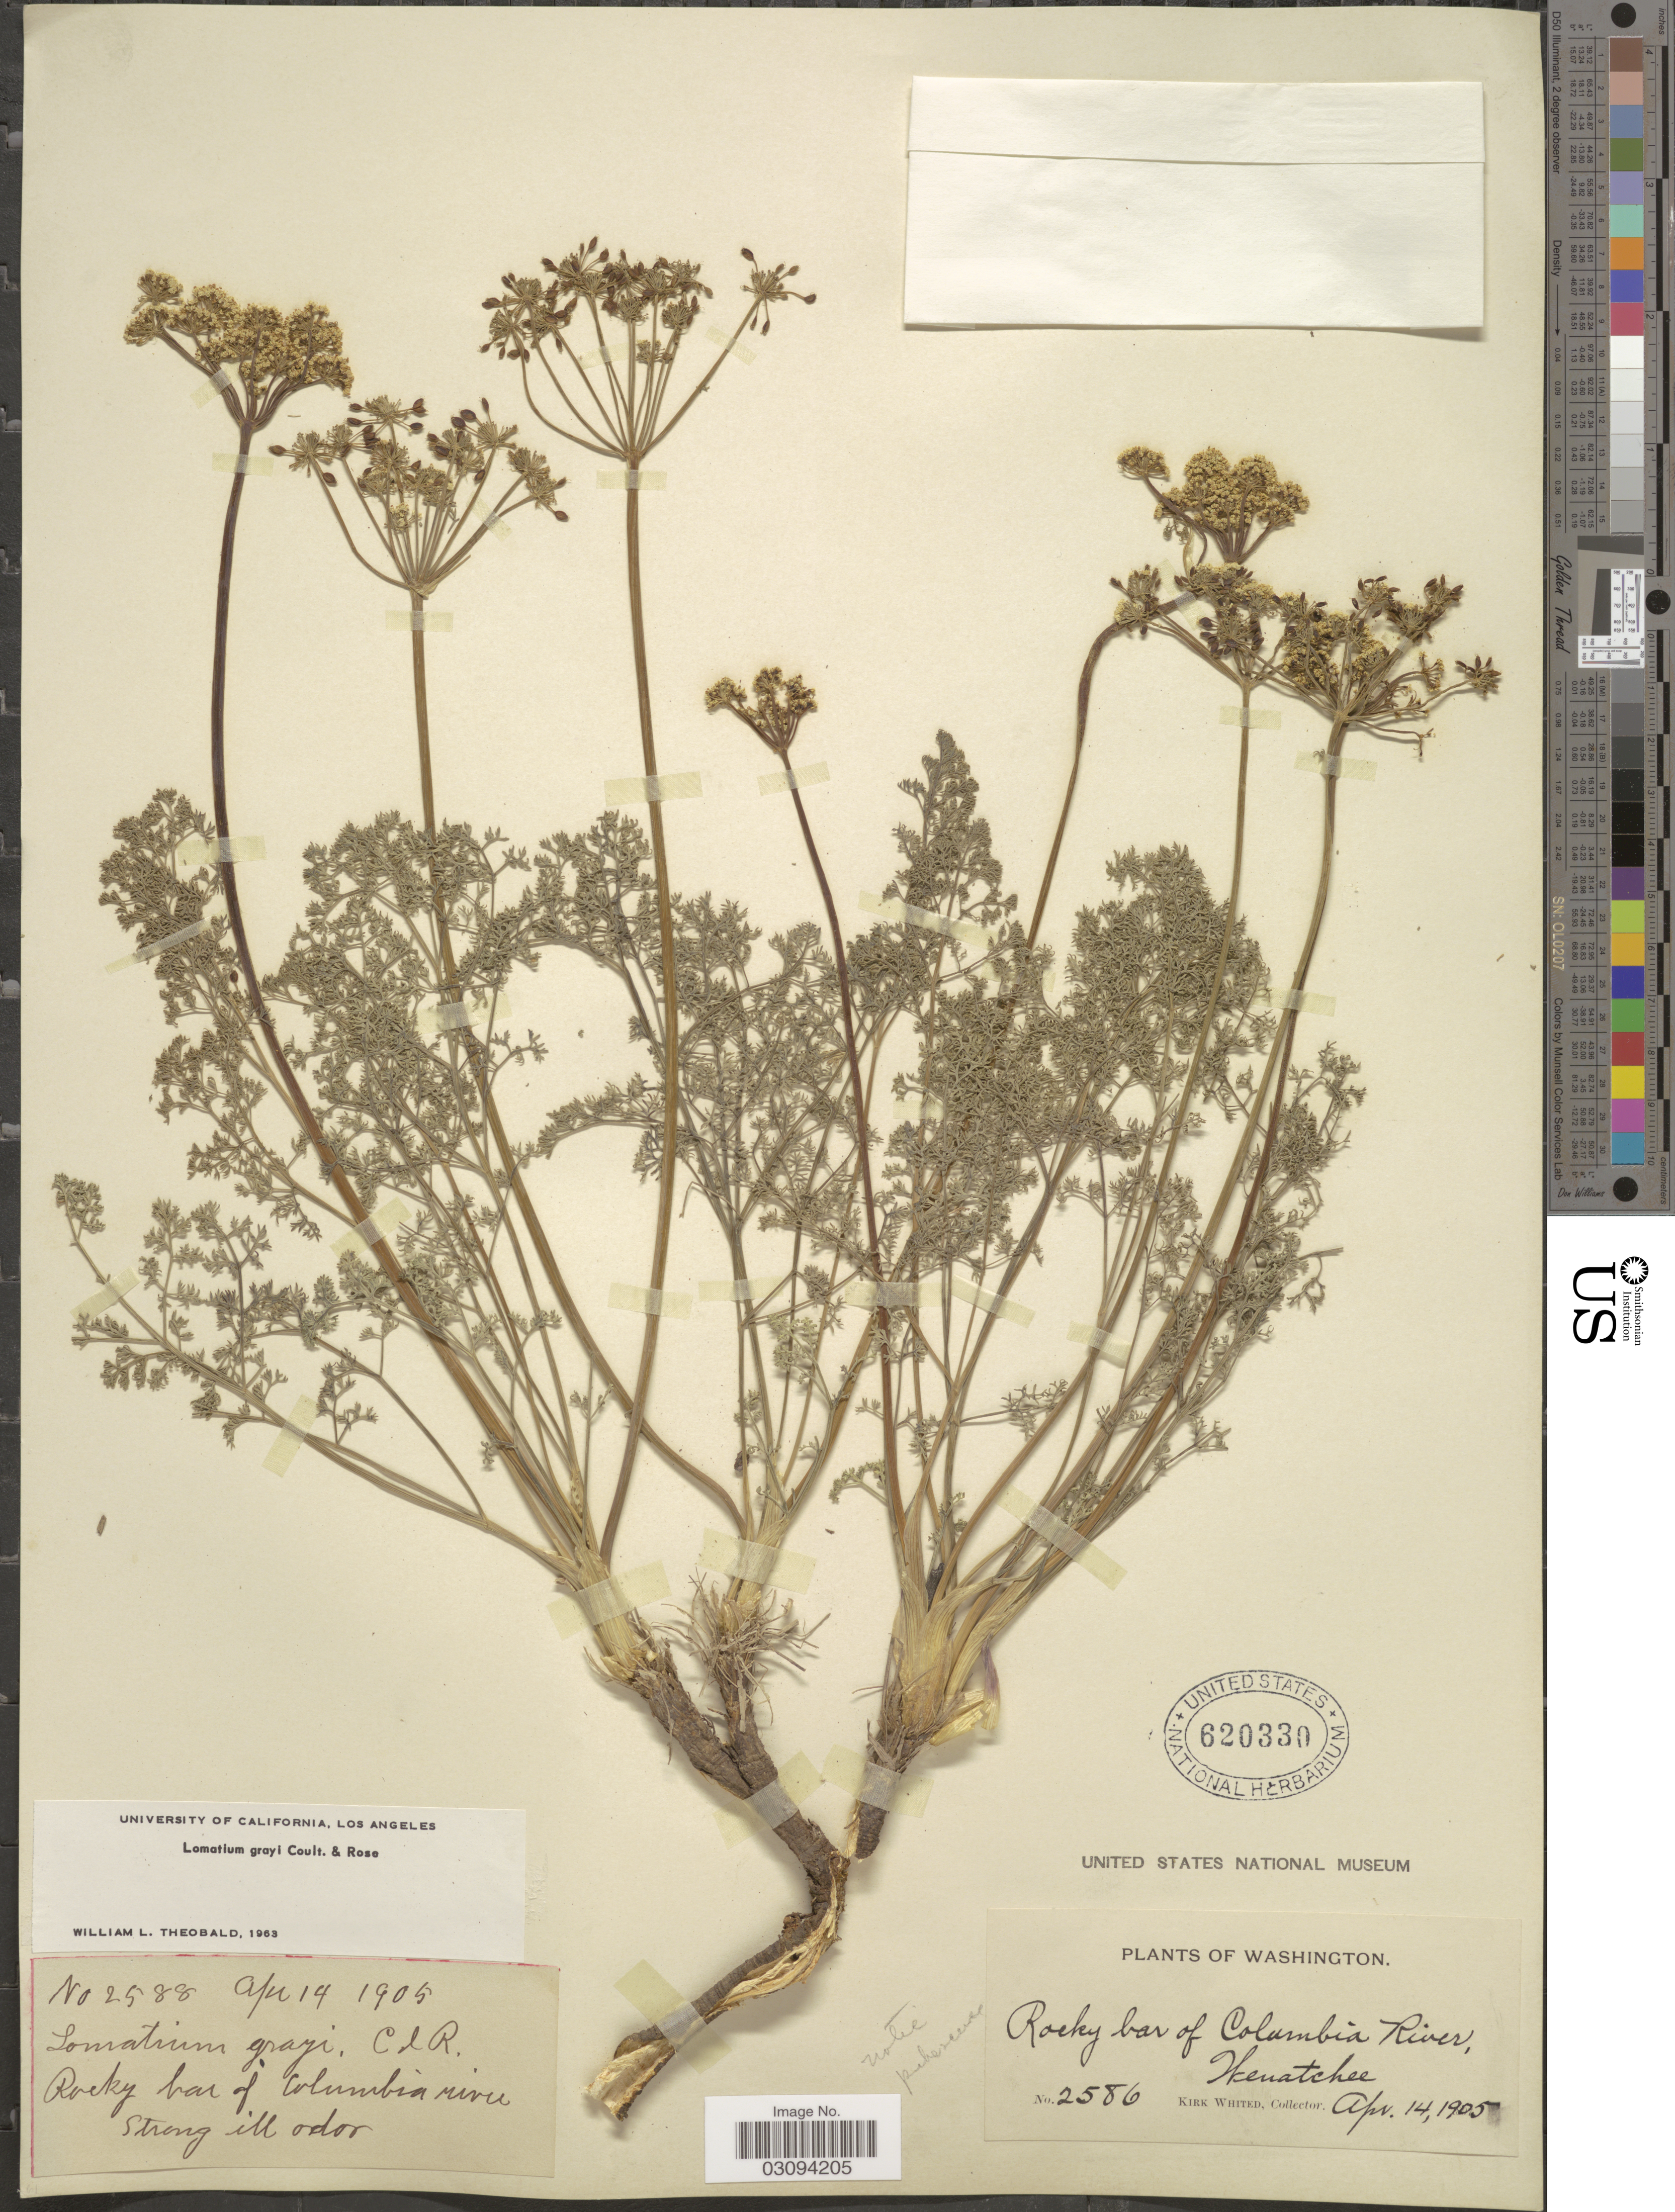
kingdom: Plantae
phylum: Tracheophyta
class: Magnoliopsida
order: Apiales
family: Apiaceae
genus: Lomatium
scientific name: Lomatium grayi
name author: (J.M. Coult. & Rose) J.M. Coult. & Rose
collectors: K. Whited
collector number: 2586/2588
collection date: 1905-04-14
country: United States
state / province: Washington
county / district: Chelan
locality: Rocky bar of Columbia River, Wenatchee.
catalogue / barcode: US 620330